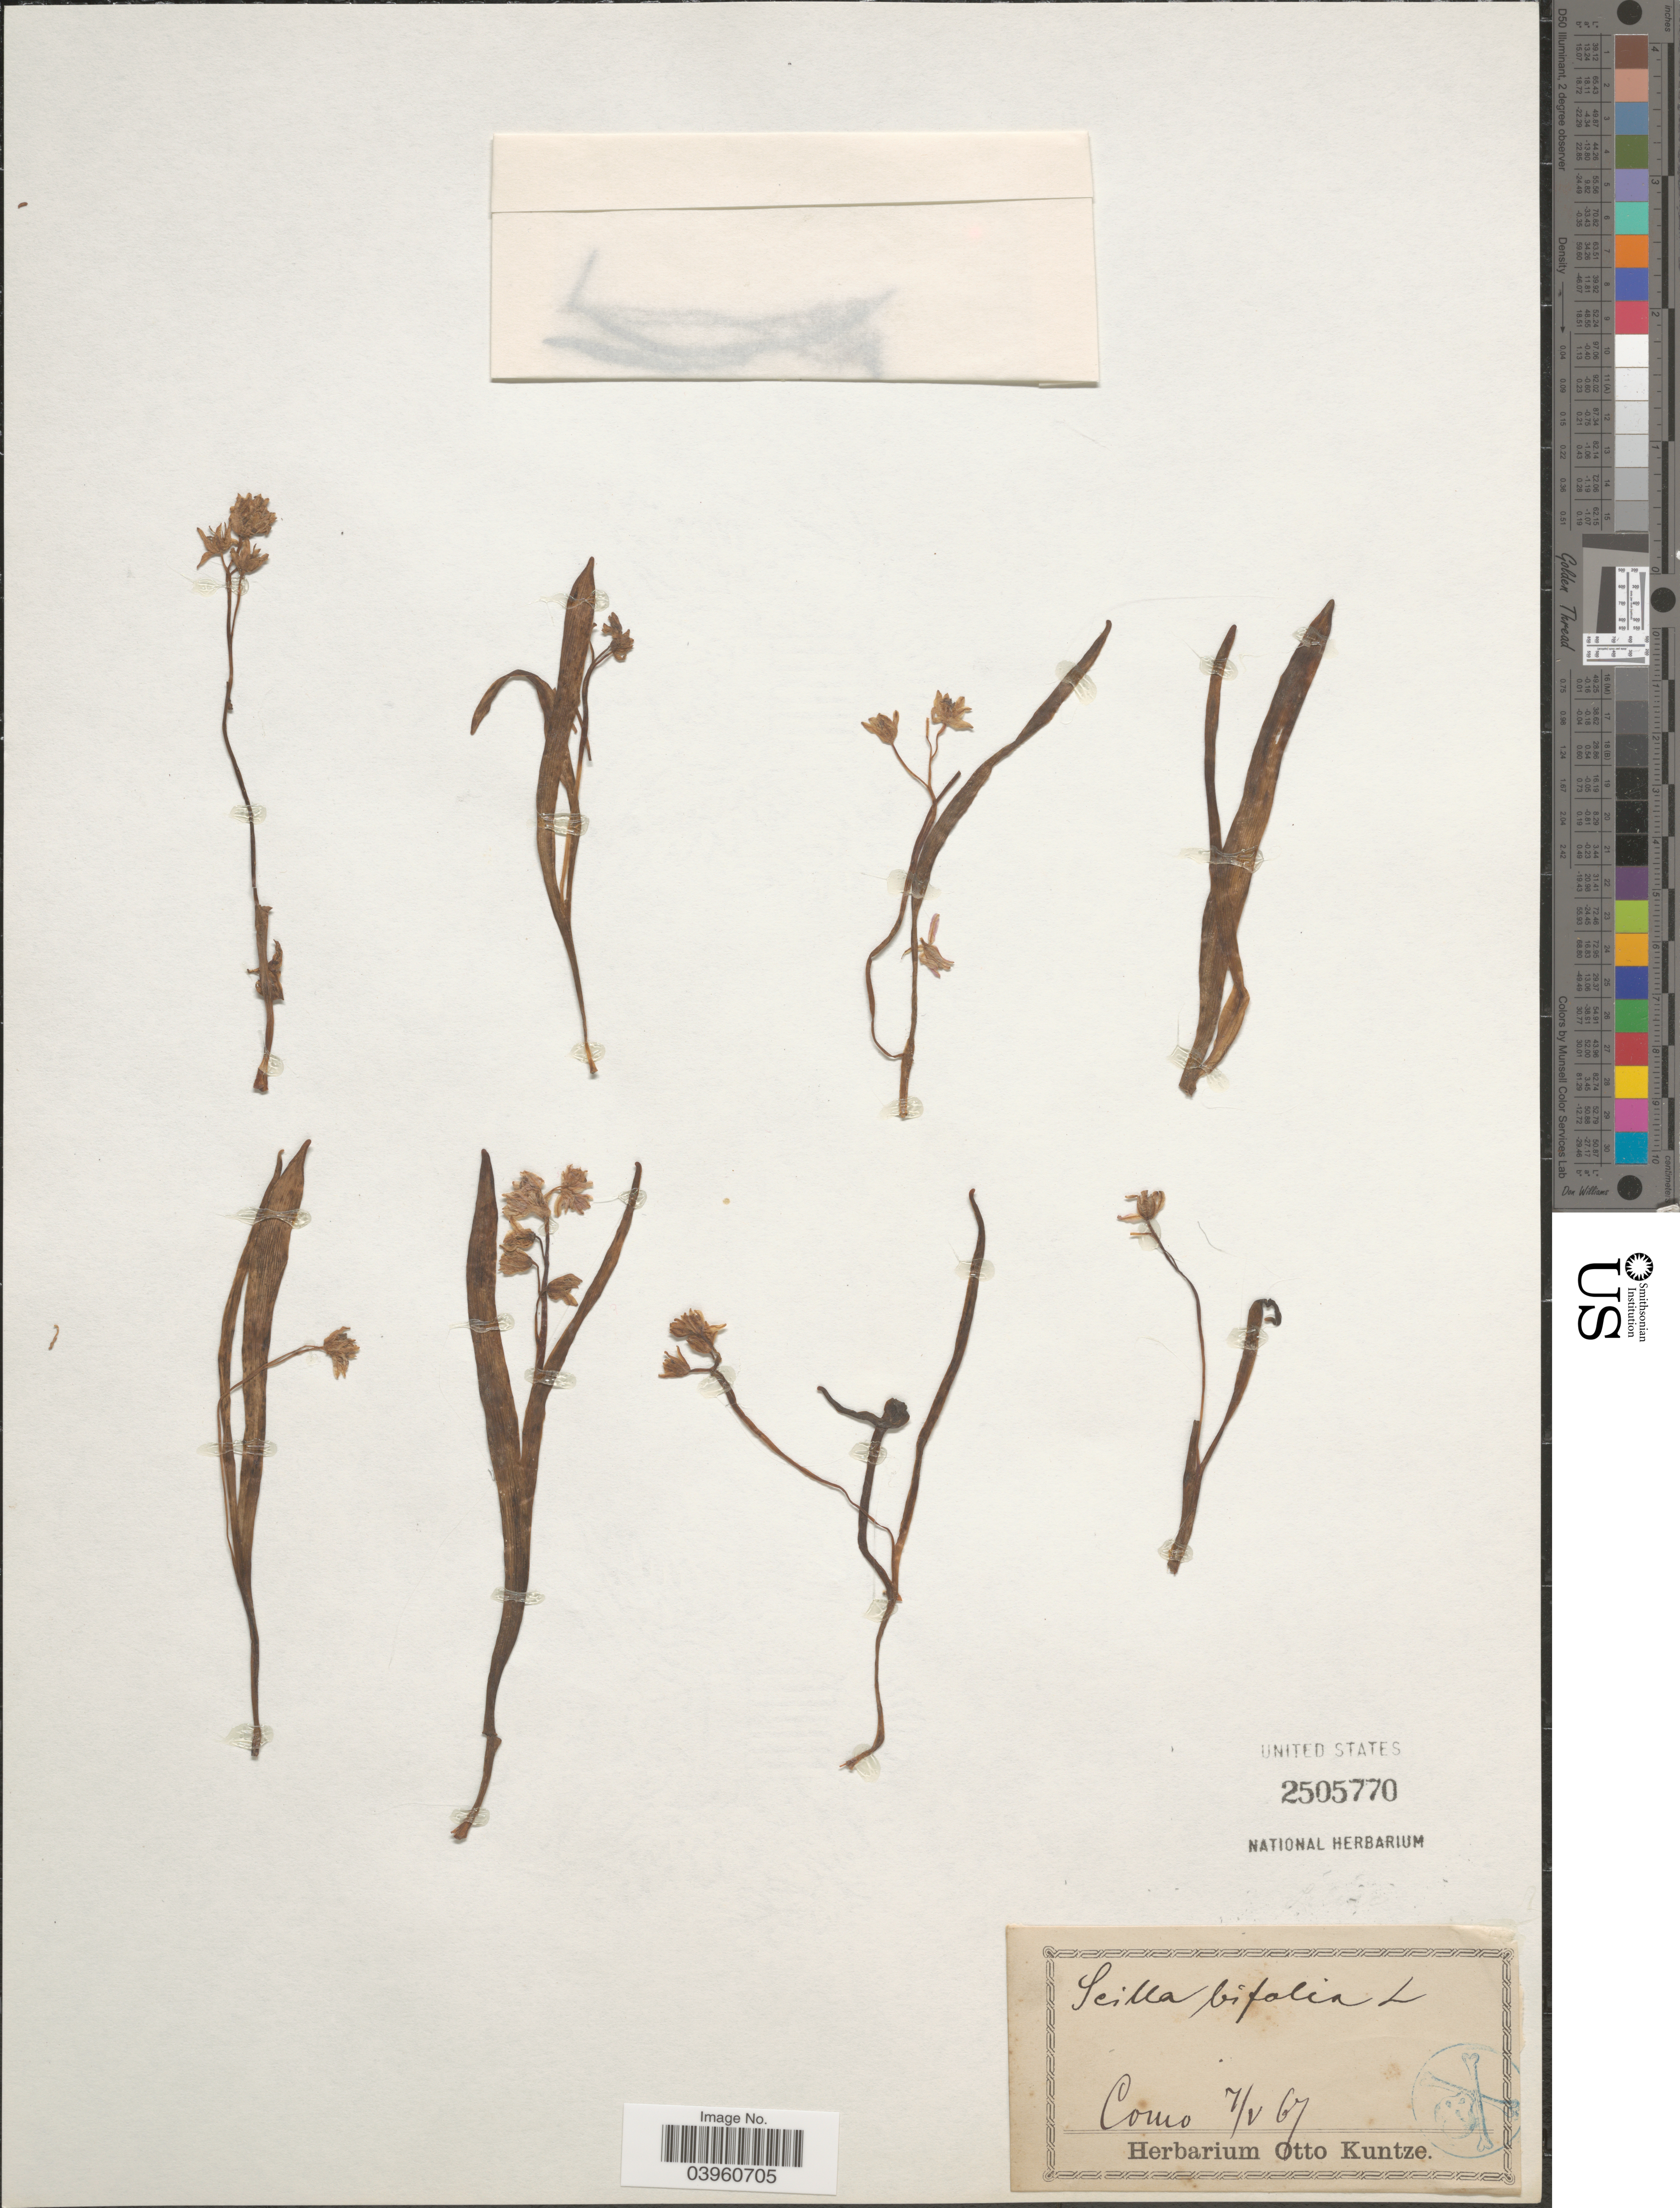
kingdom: Plantae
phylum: Tracheophyta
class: Liliopsida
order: Asparagales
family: Asparagaceae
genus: Scilla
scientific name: Scilla bifolia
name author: L.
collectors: ex herb. Otto Kuntze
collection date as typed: Transcribed d/m/y: 7/5/67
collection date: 1867-05-07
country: Italy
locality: Como.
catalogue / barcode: US 2505770